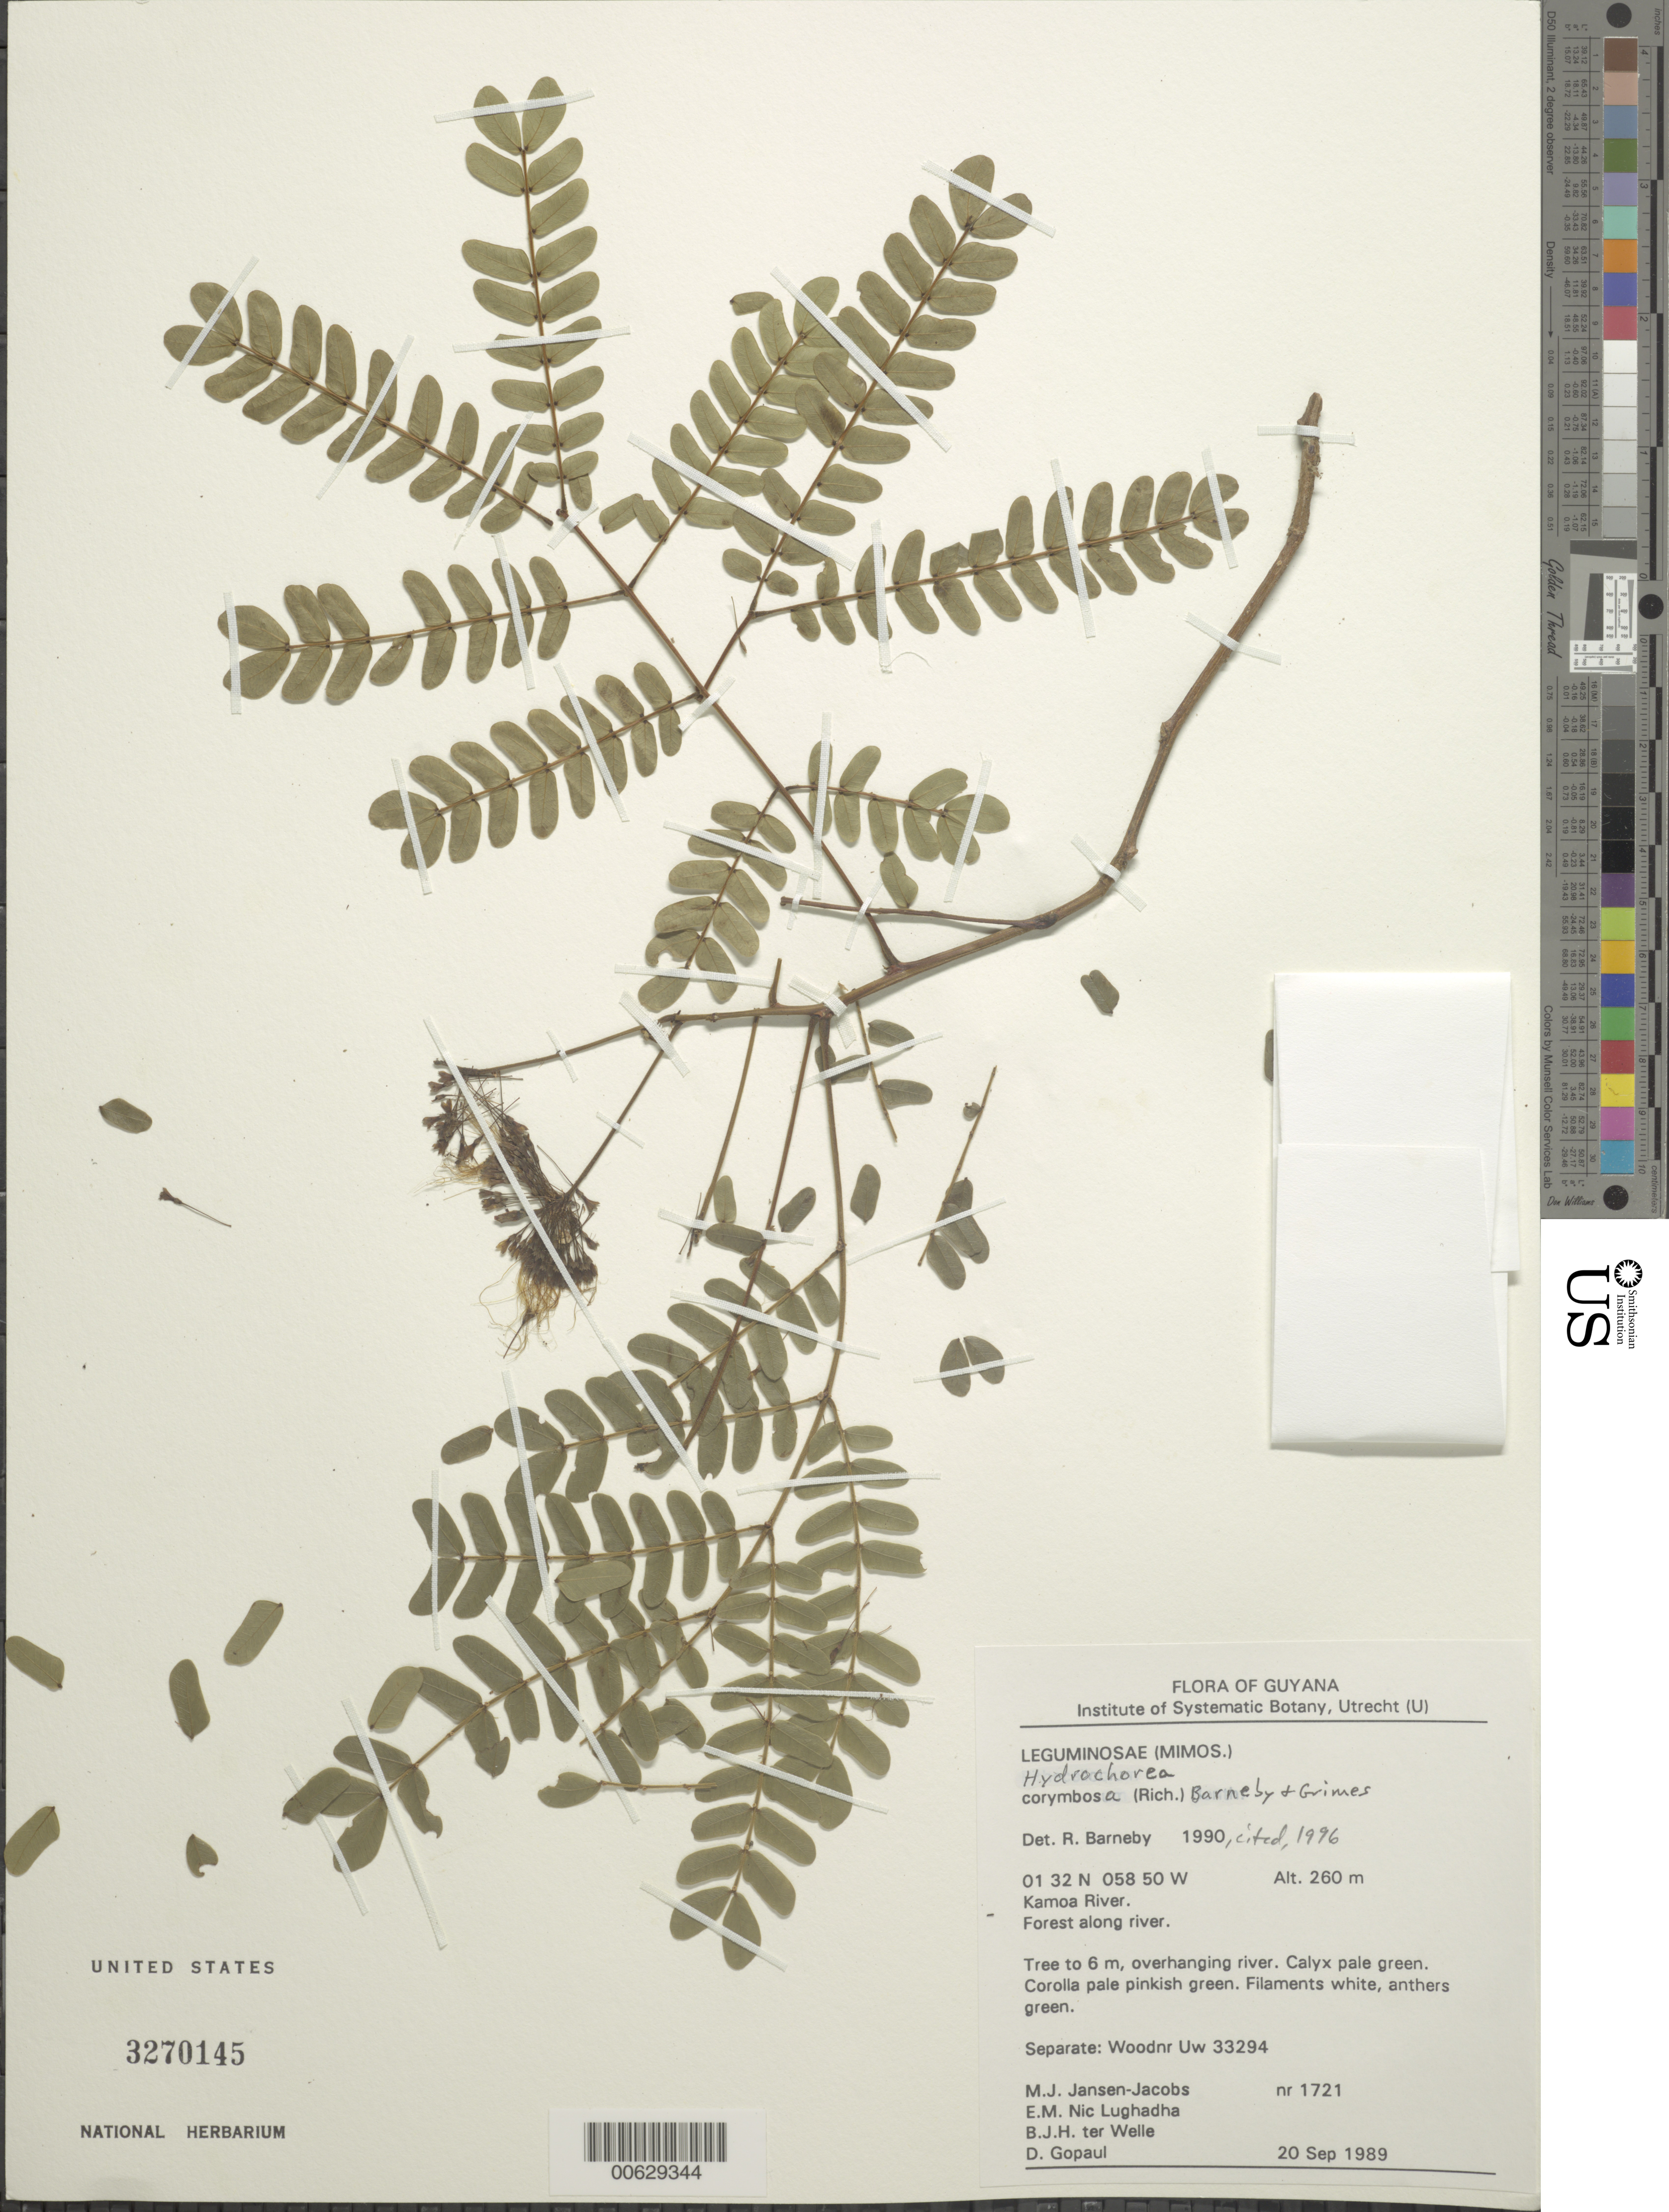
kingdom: Plantae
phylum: Tracheophyta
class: Magnoliopsida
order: Fabales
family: Fabaceae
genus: Hydrochorea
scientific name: Hydrochorea corymbosa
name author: (Rich.) Barneby & J.W. Grimes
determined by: Barneby, Rupert C., (NY)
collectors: M. J. Jansen-Jacobs, E. Nic Lughadha, B. Welle & D. Gopaul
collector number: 1721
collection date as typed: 20-Sep-89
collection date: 1989-09-20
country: Guyana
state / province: U. Takutu-U. Essequibo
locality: Kamoa River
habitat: Forest along river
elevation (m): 260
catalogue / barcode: US 3270145